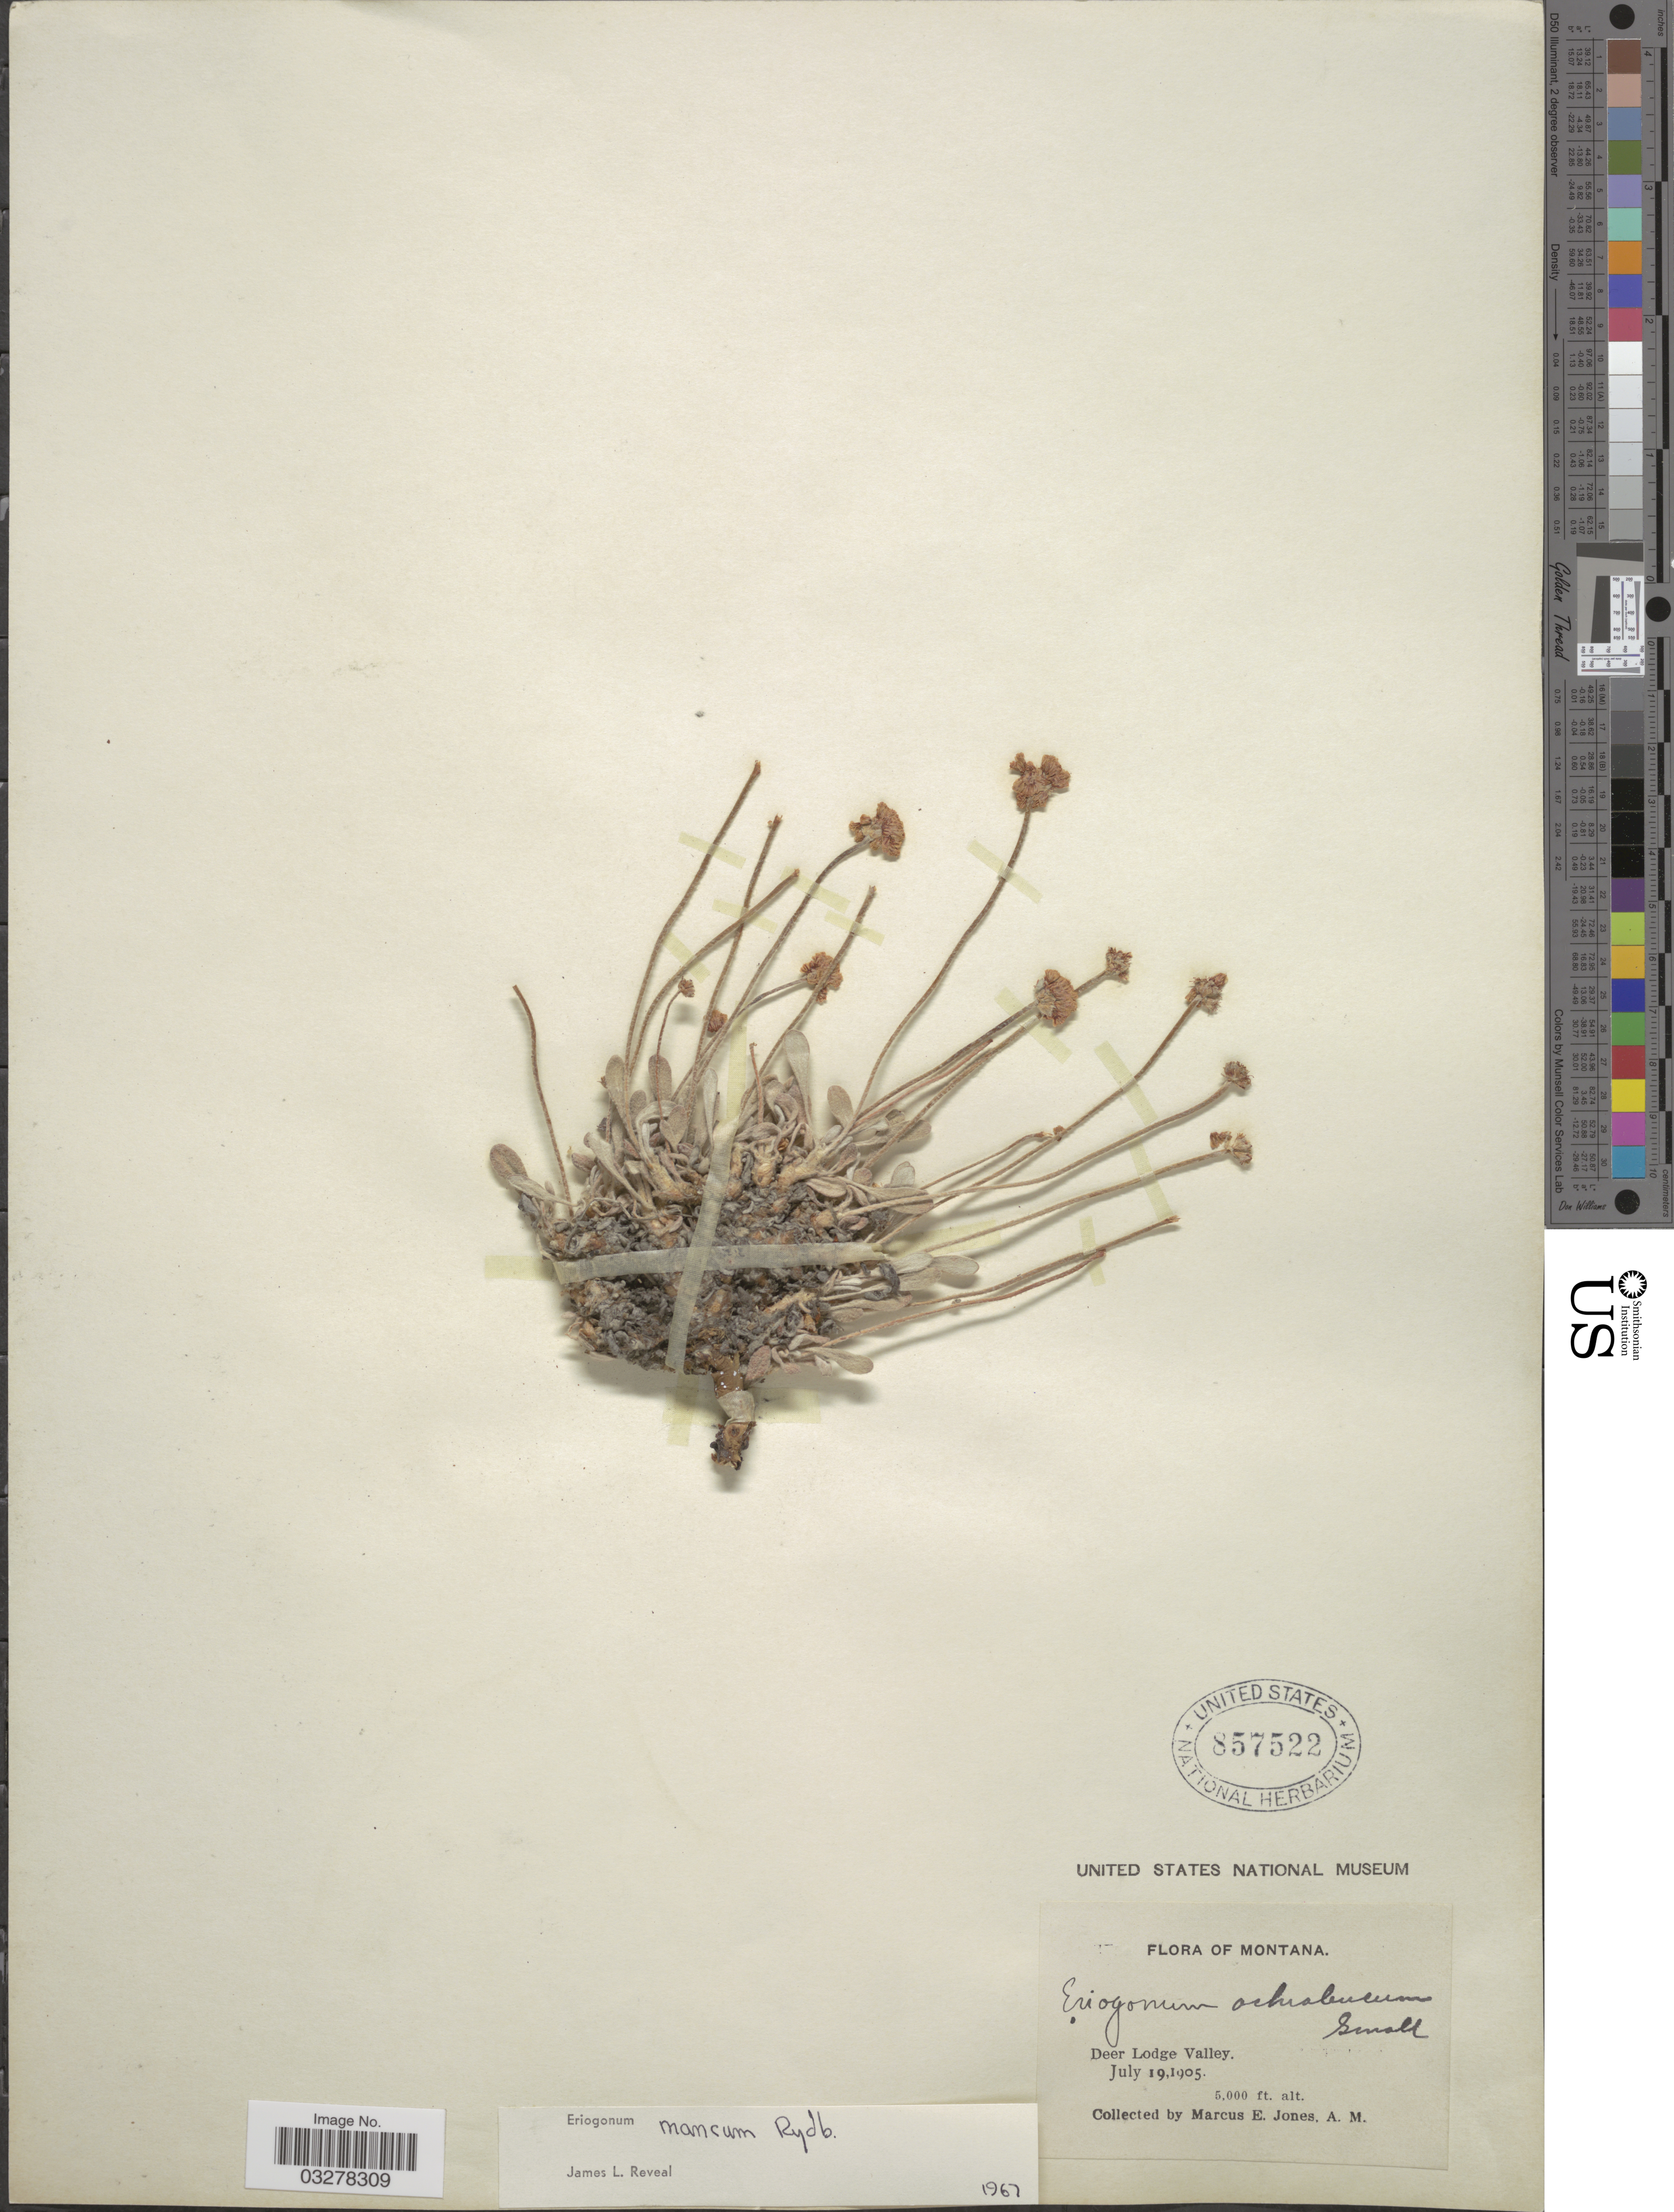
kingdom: Plantae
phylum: Tracheophyta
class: Magnoliopsida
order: Caryophyllales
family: Polygonaceae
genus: Eriogonum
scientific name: Eriogonum mancum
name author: Rydb.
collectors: M. E. Jones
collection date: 1905-07-19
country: United States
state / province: Montana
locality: Deer Lodge Valley.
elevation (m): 1524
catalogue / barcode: US 857522